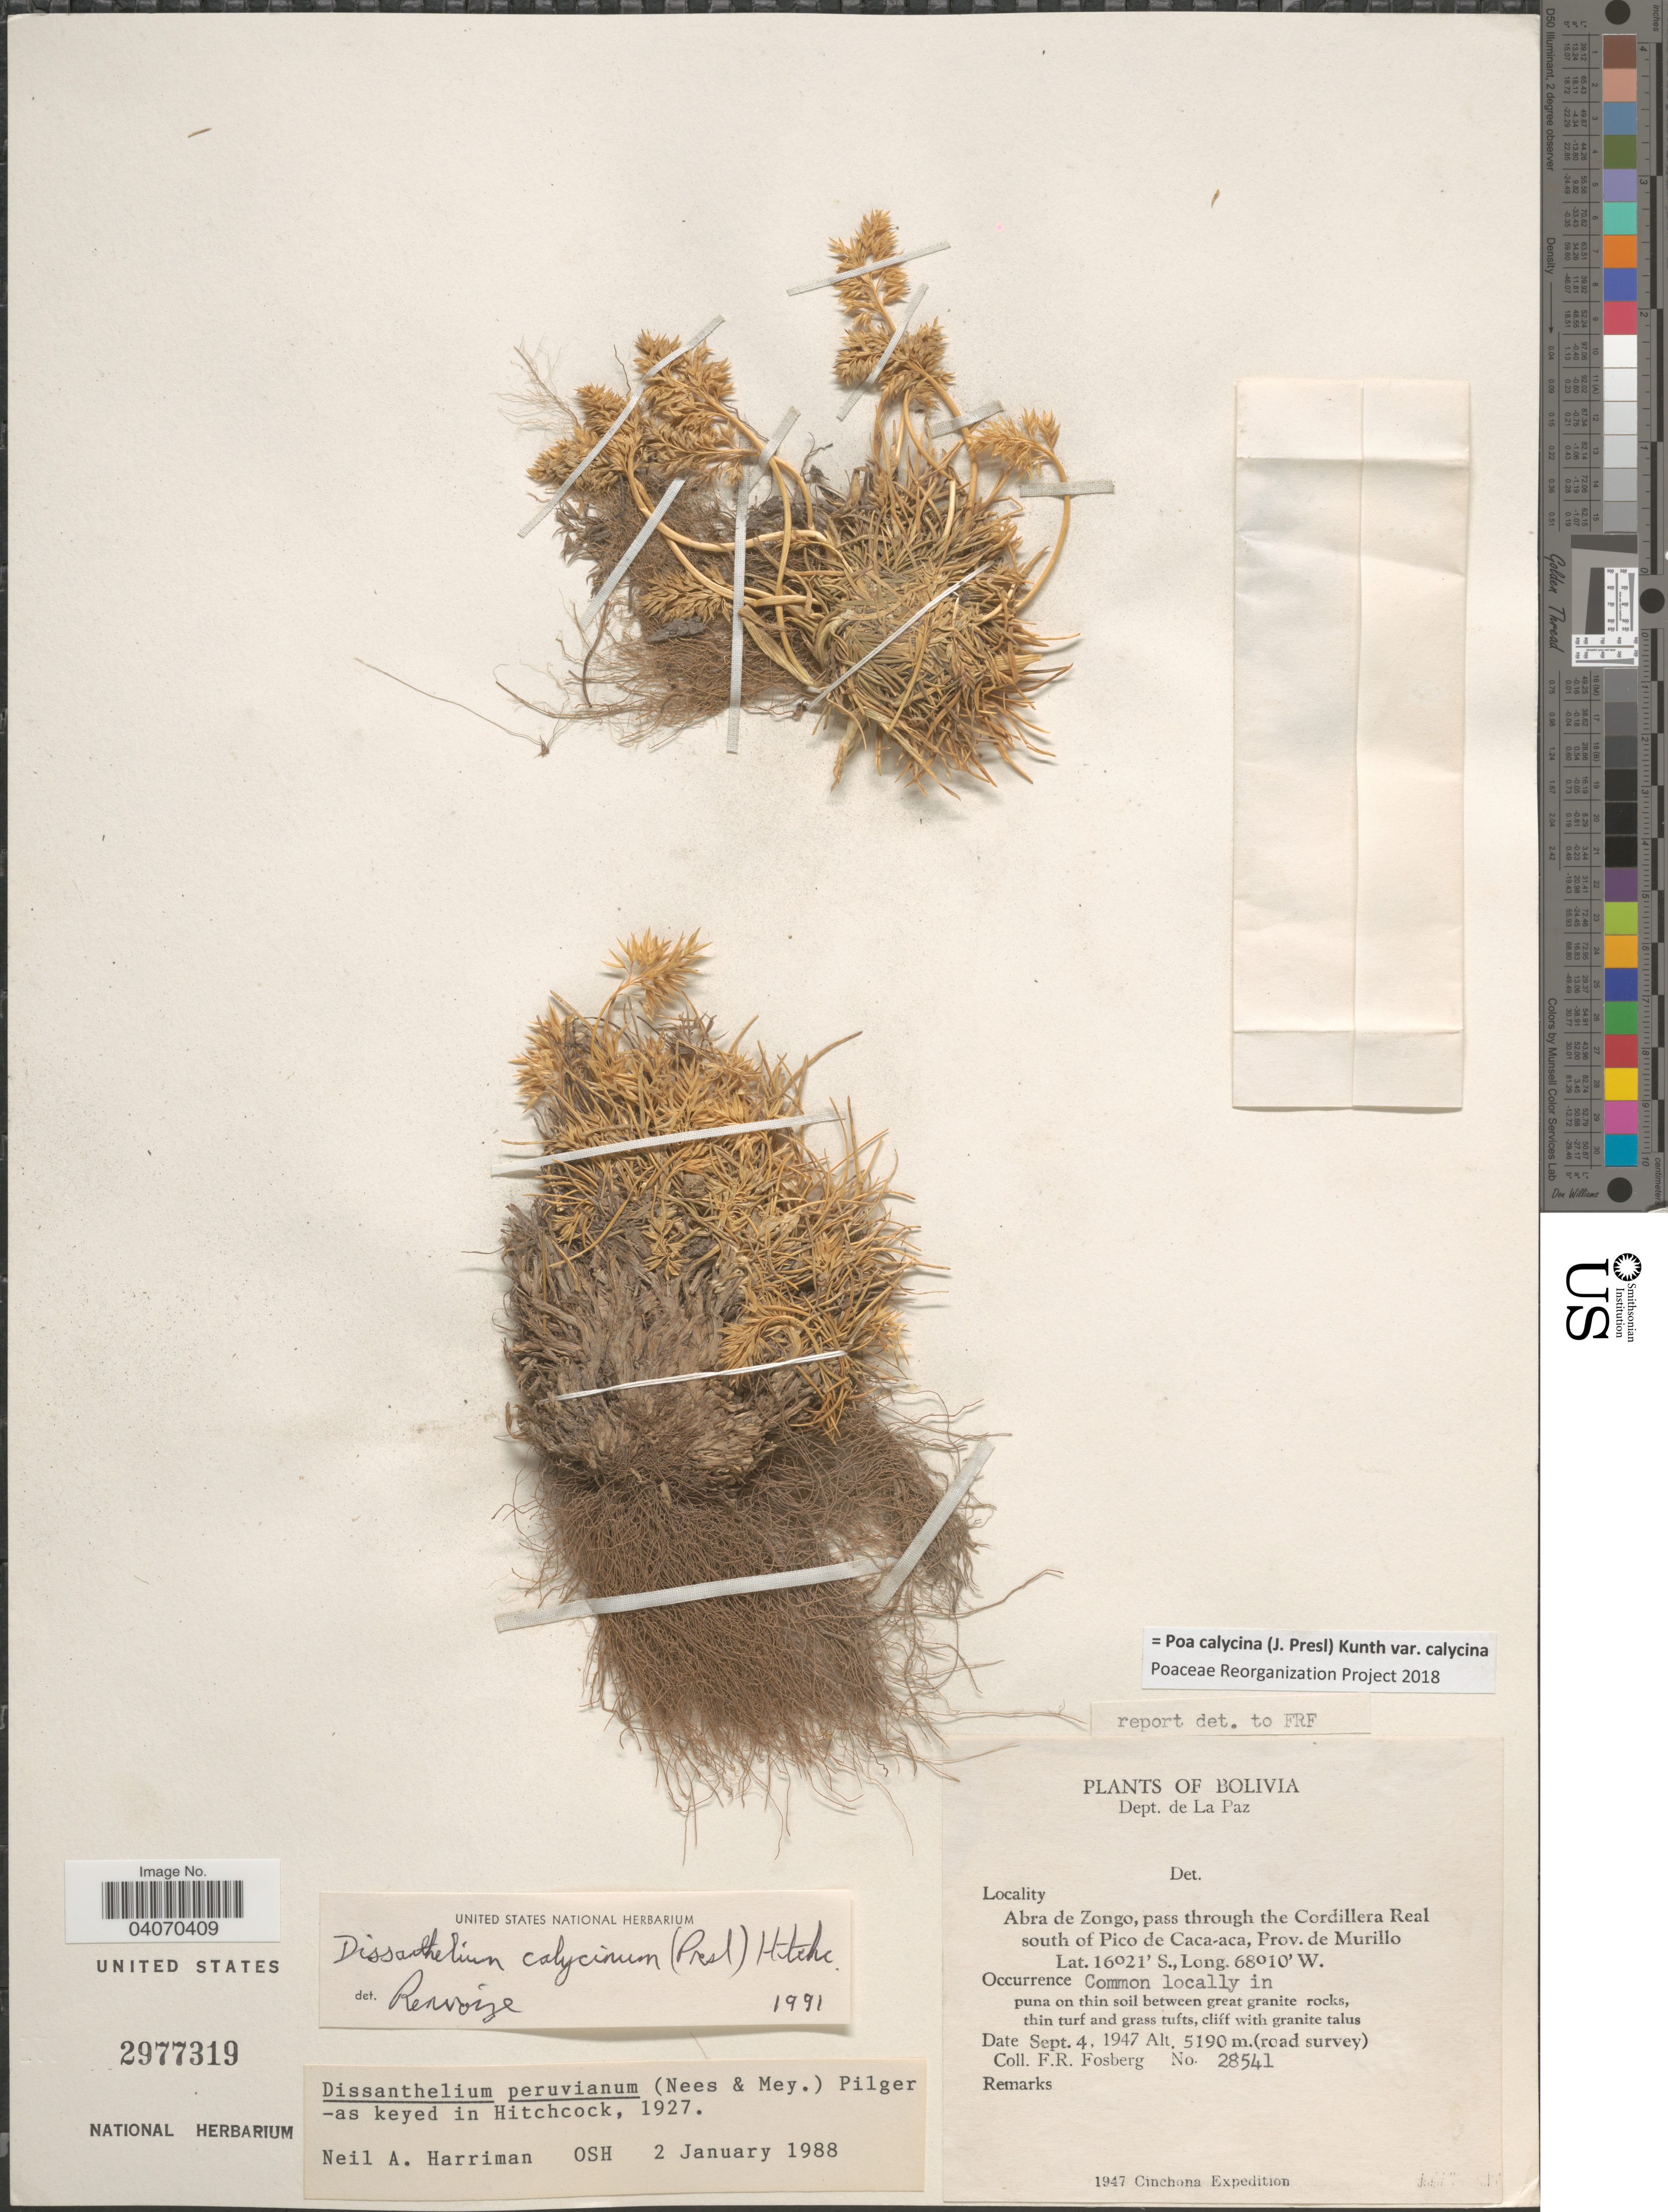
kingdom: Plantae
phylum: Tracheophyta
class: Liliopsida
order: Poales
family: Poaceae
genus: Poa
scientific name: Poa calycina var. calycina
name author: (J. Presl) Kunth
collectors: F. R. Fosberg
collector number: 28541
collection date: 1947-09-04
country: Bolivia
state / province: La Paz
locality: Dept. de La Paz. Abra de Zongo, pass through the Cordillera Real south of Pico de Caca-aca, Prov. de Murillo. 1947 Cinchona Expedition.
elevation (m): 5190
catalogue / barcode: US 2977319